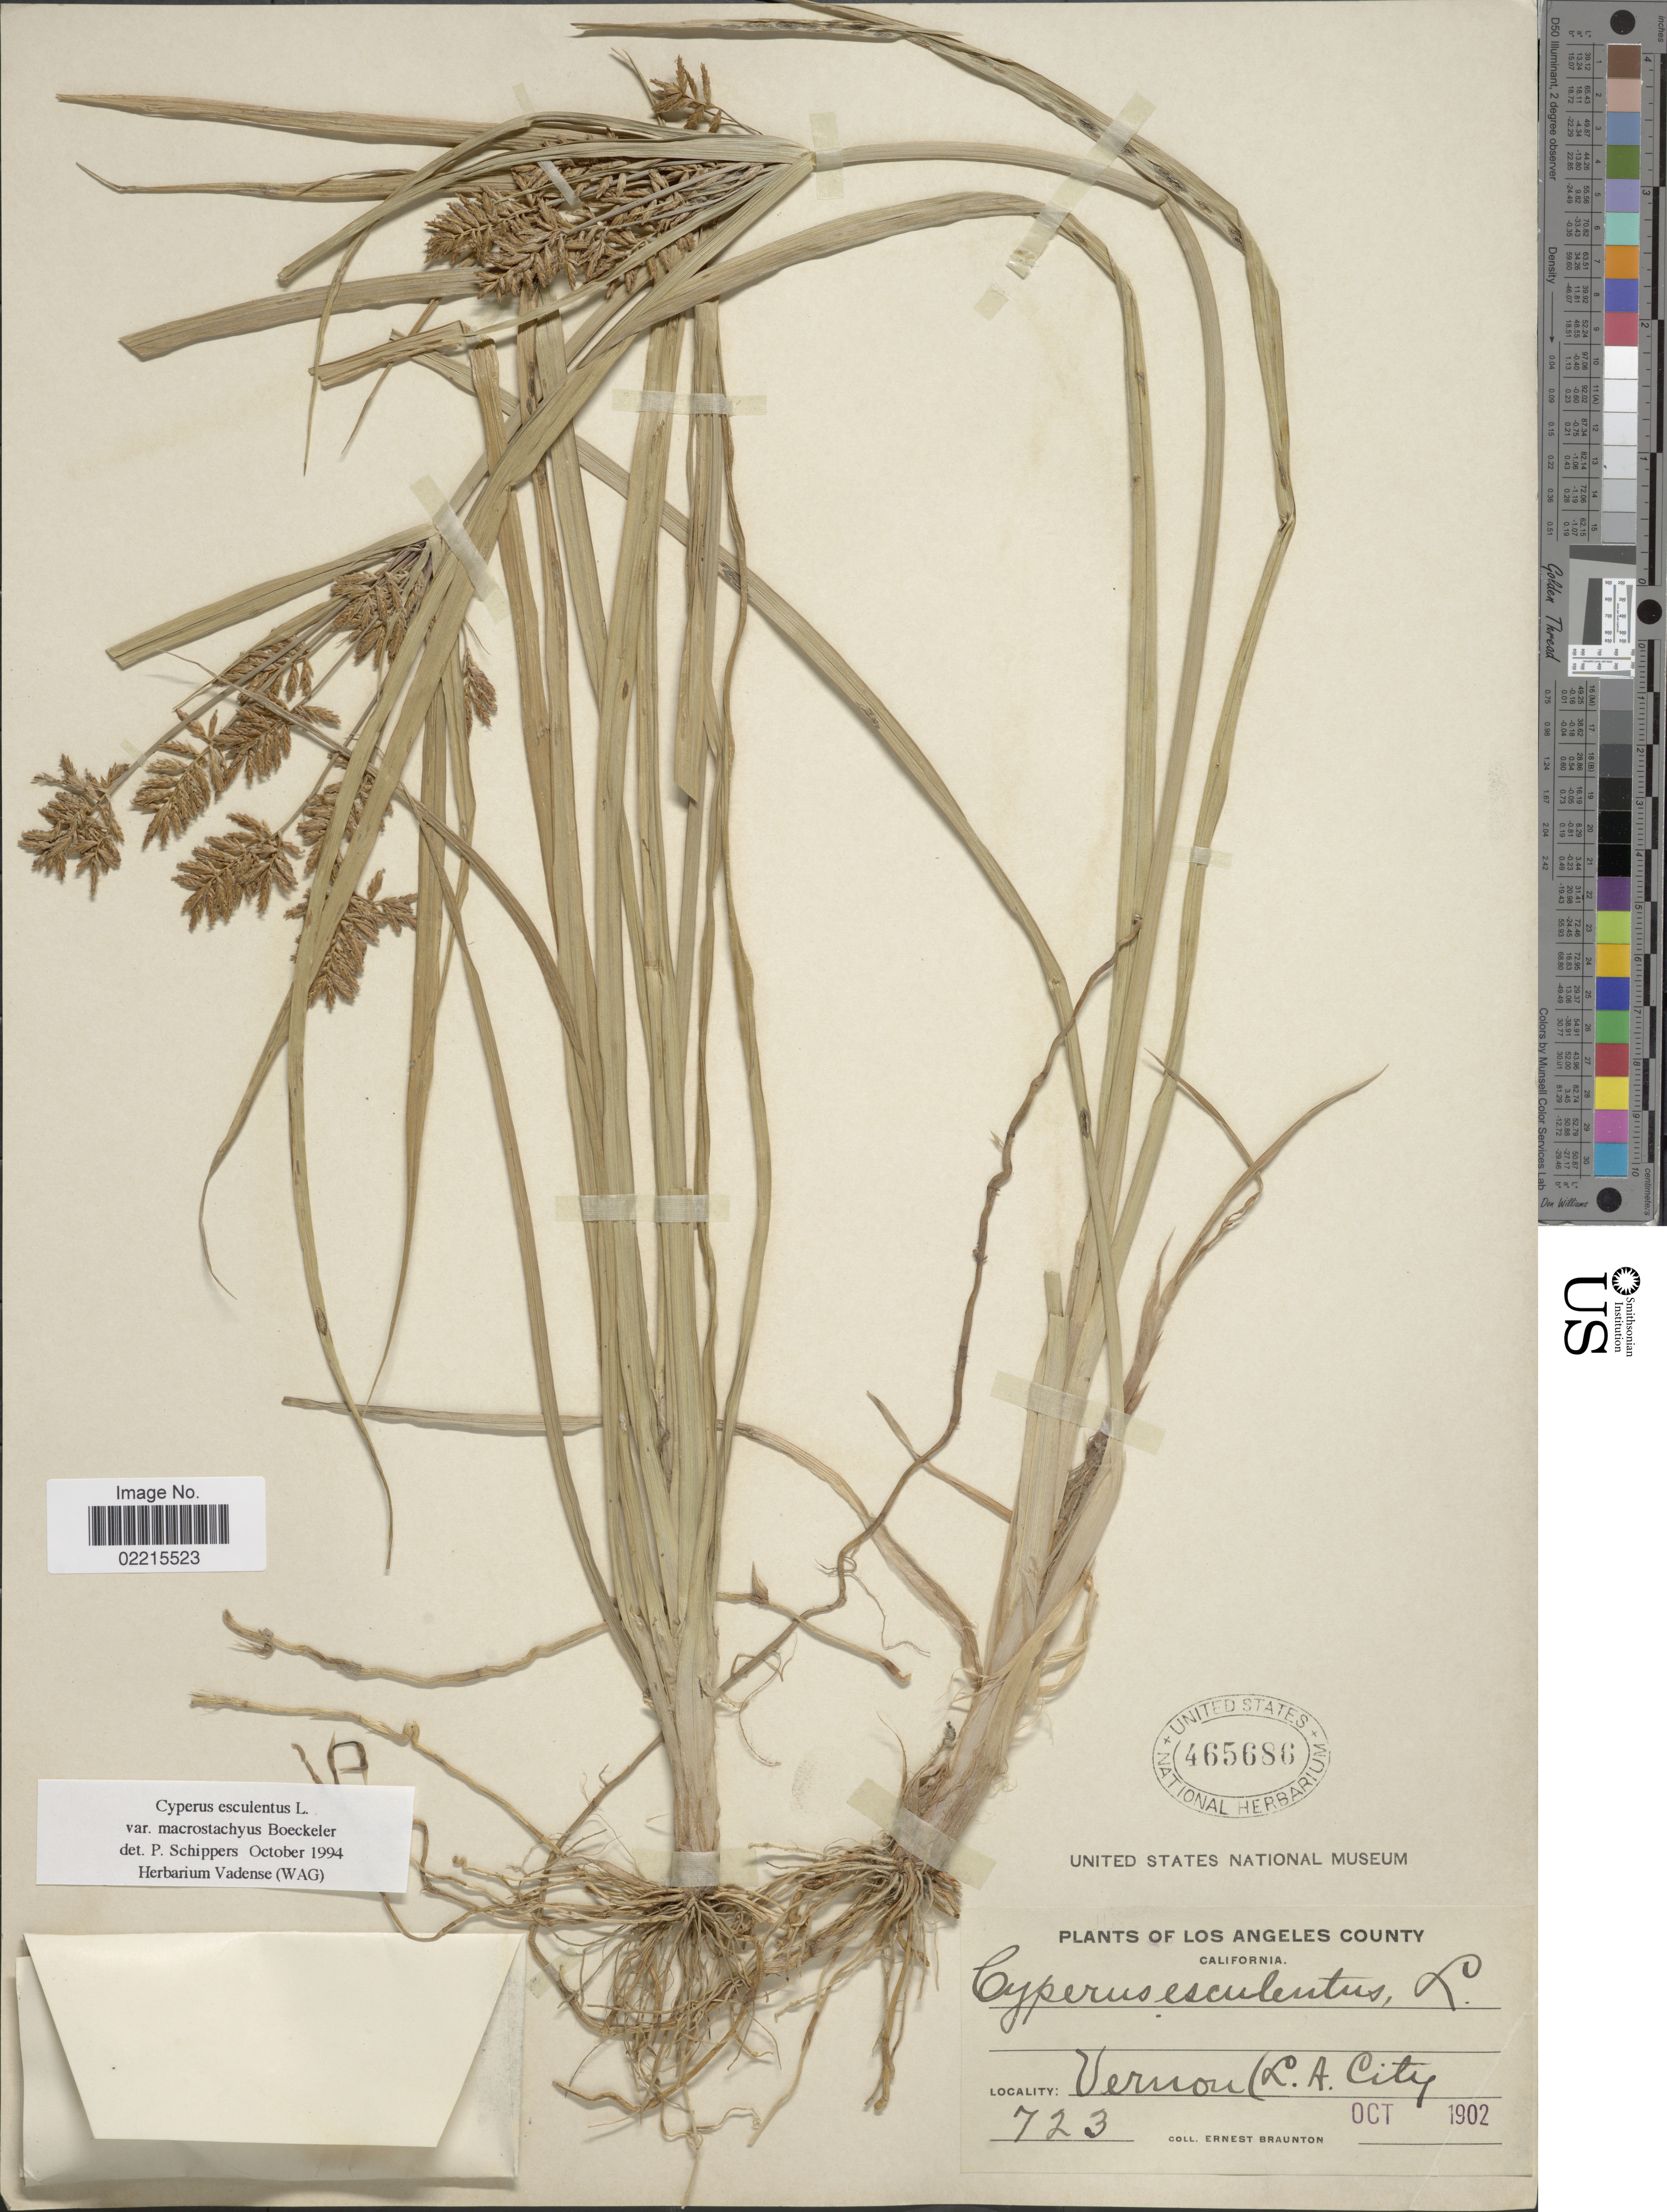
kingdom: Plantae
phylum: Tracheophyta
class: Liliopsida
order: Poales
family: Cyperaceae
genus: Cyperus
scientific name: Cyperus esculentus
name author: L.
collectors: E. Braunton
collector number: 723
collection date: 1902-10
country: United States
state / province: California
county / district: Los Angeles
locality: Los Angeles County, Vernon (L.A. City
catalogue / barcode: US 465686